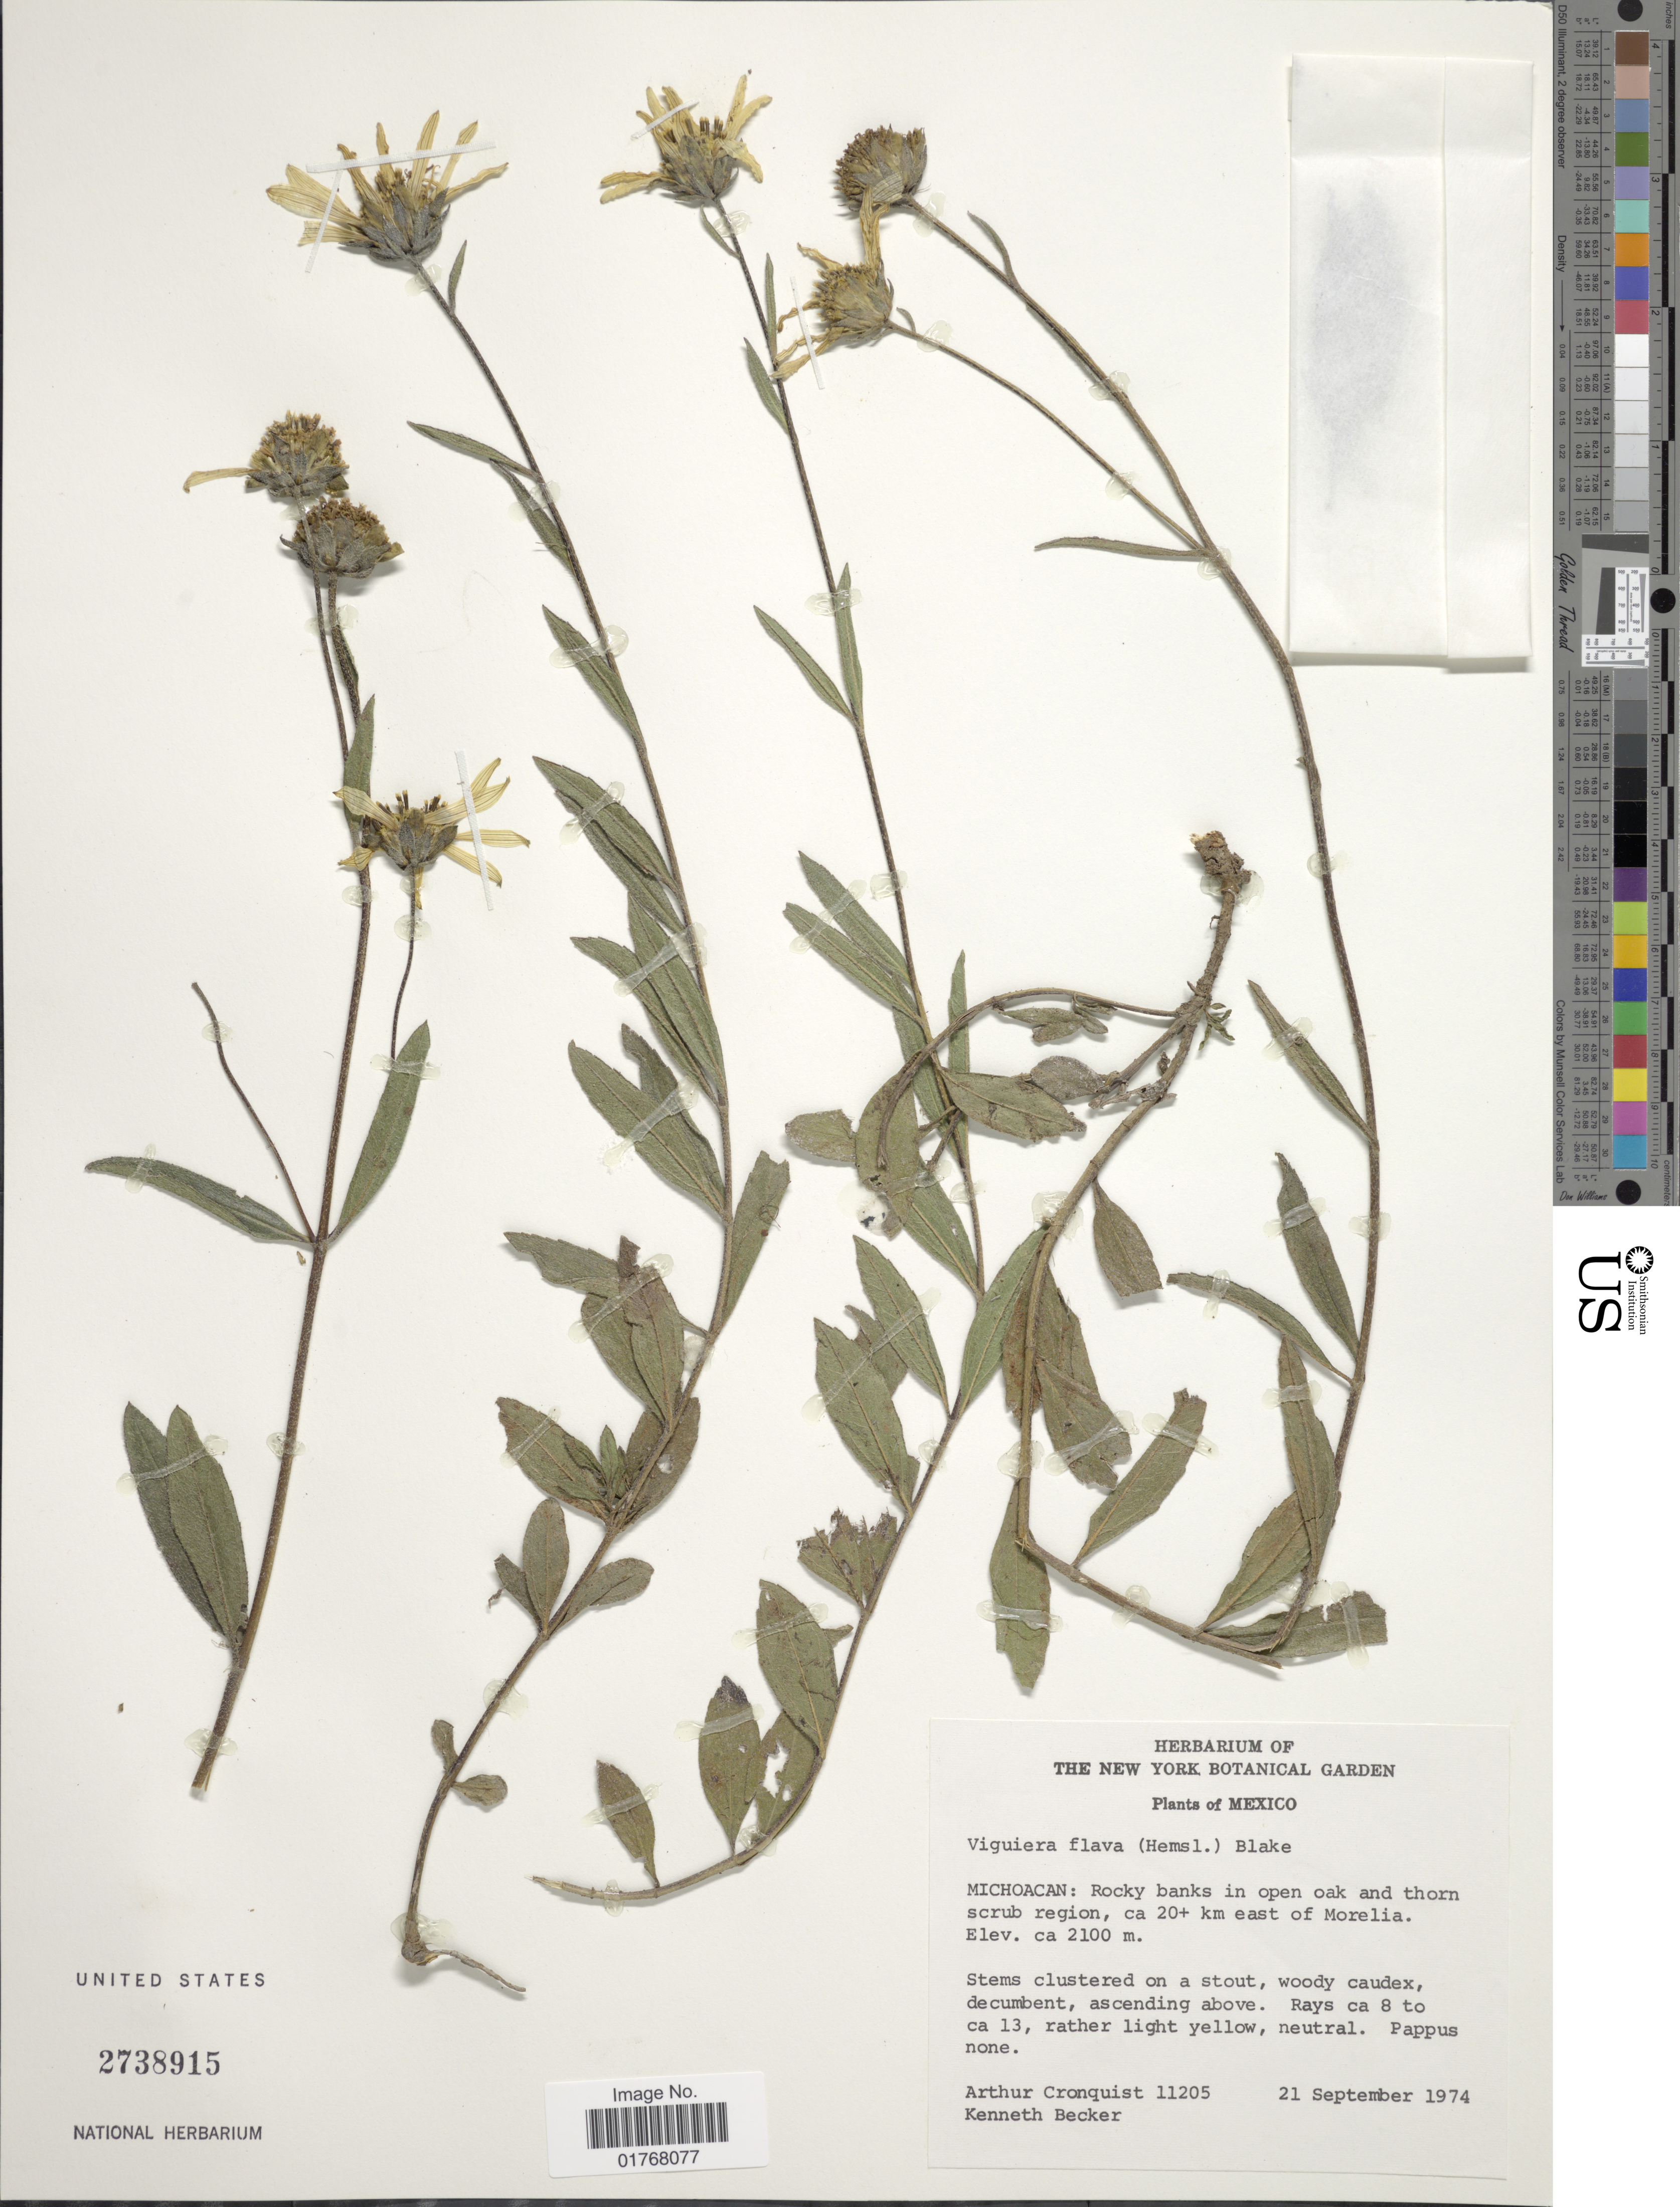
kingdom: Plantae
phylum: Tracheophyta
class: Magnoliopsida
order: Asterales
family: Asteraceae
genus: Viguiera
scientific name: Viguiera flava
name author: (Hemsl.) Blake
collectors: A. J. Cronquist & K. M. Becker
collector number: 11205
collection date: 1974-09-21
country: Mexico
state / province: Michoacán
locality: Rocky banks in open oak and thorn scrub region, ca 20+ km east of Morelia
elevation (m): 2100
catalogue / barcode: US 2738915